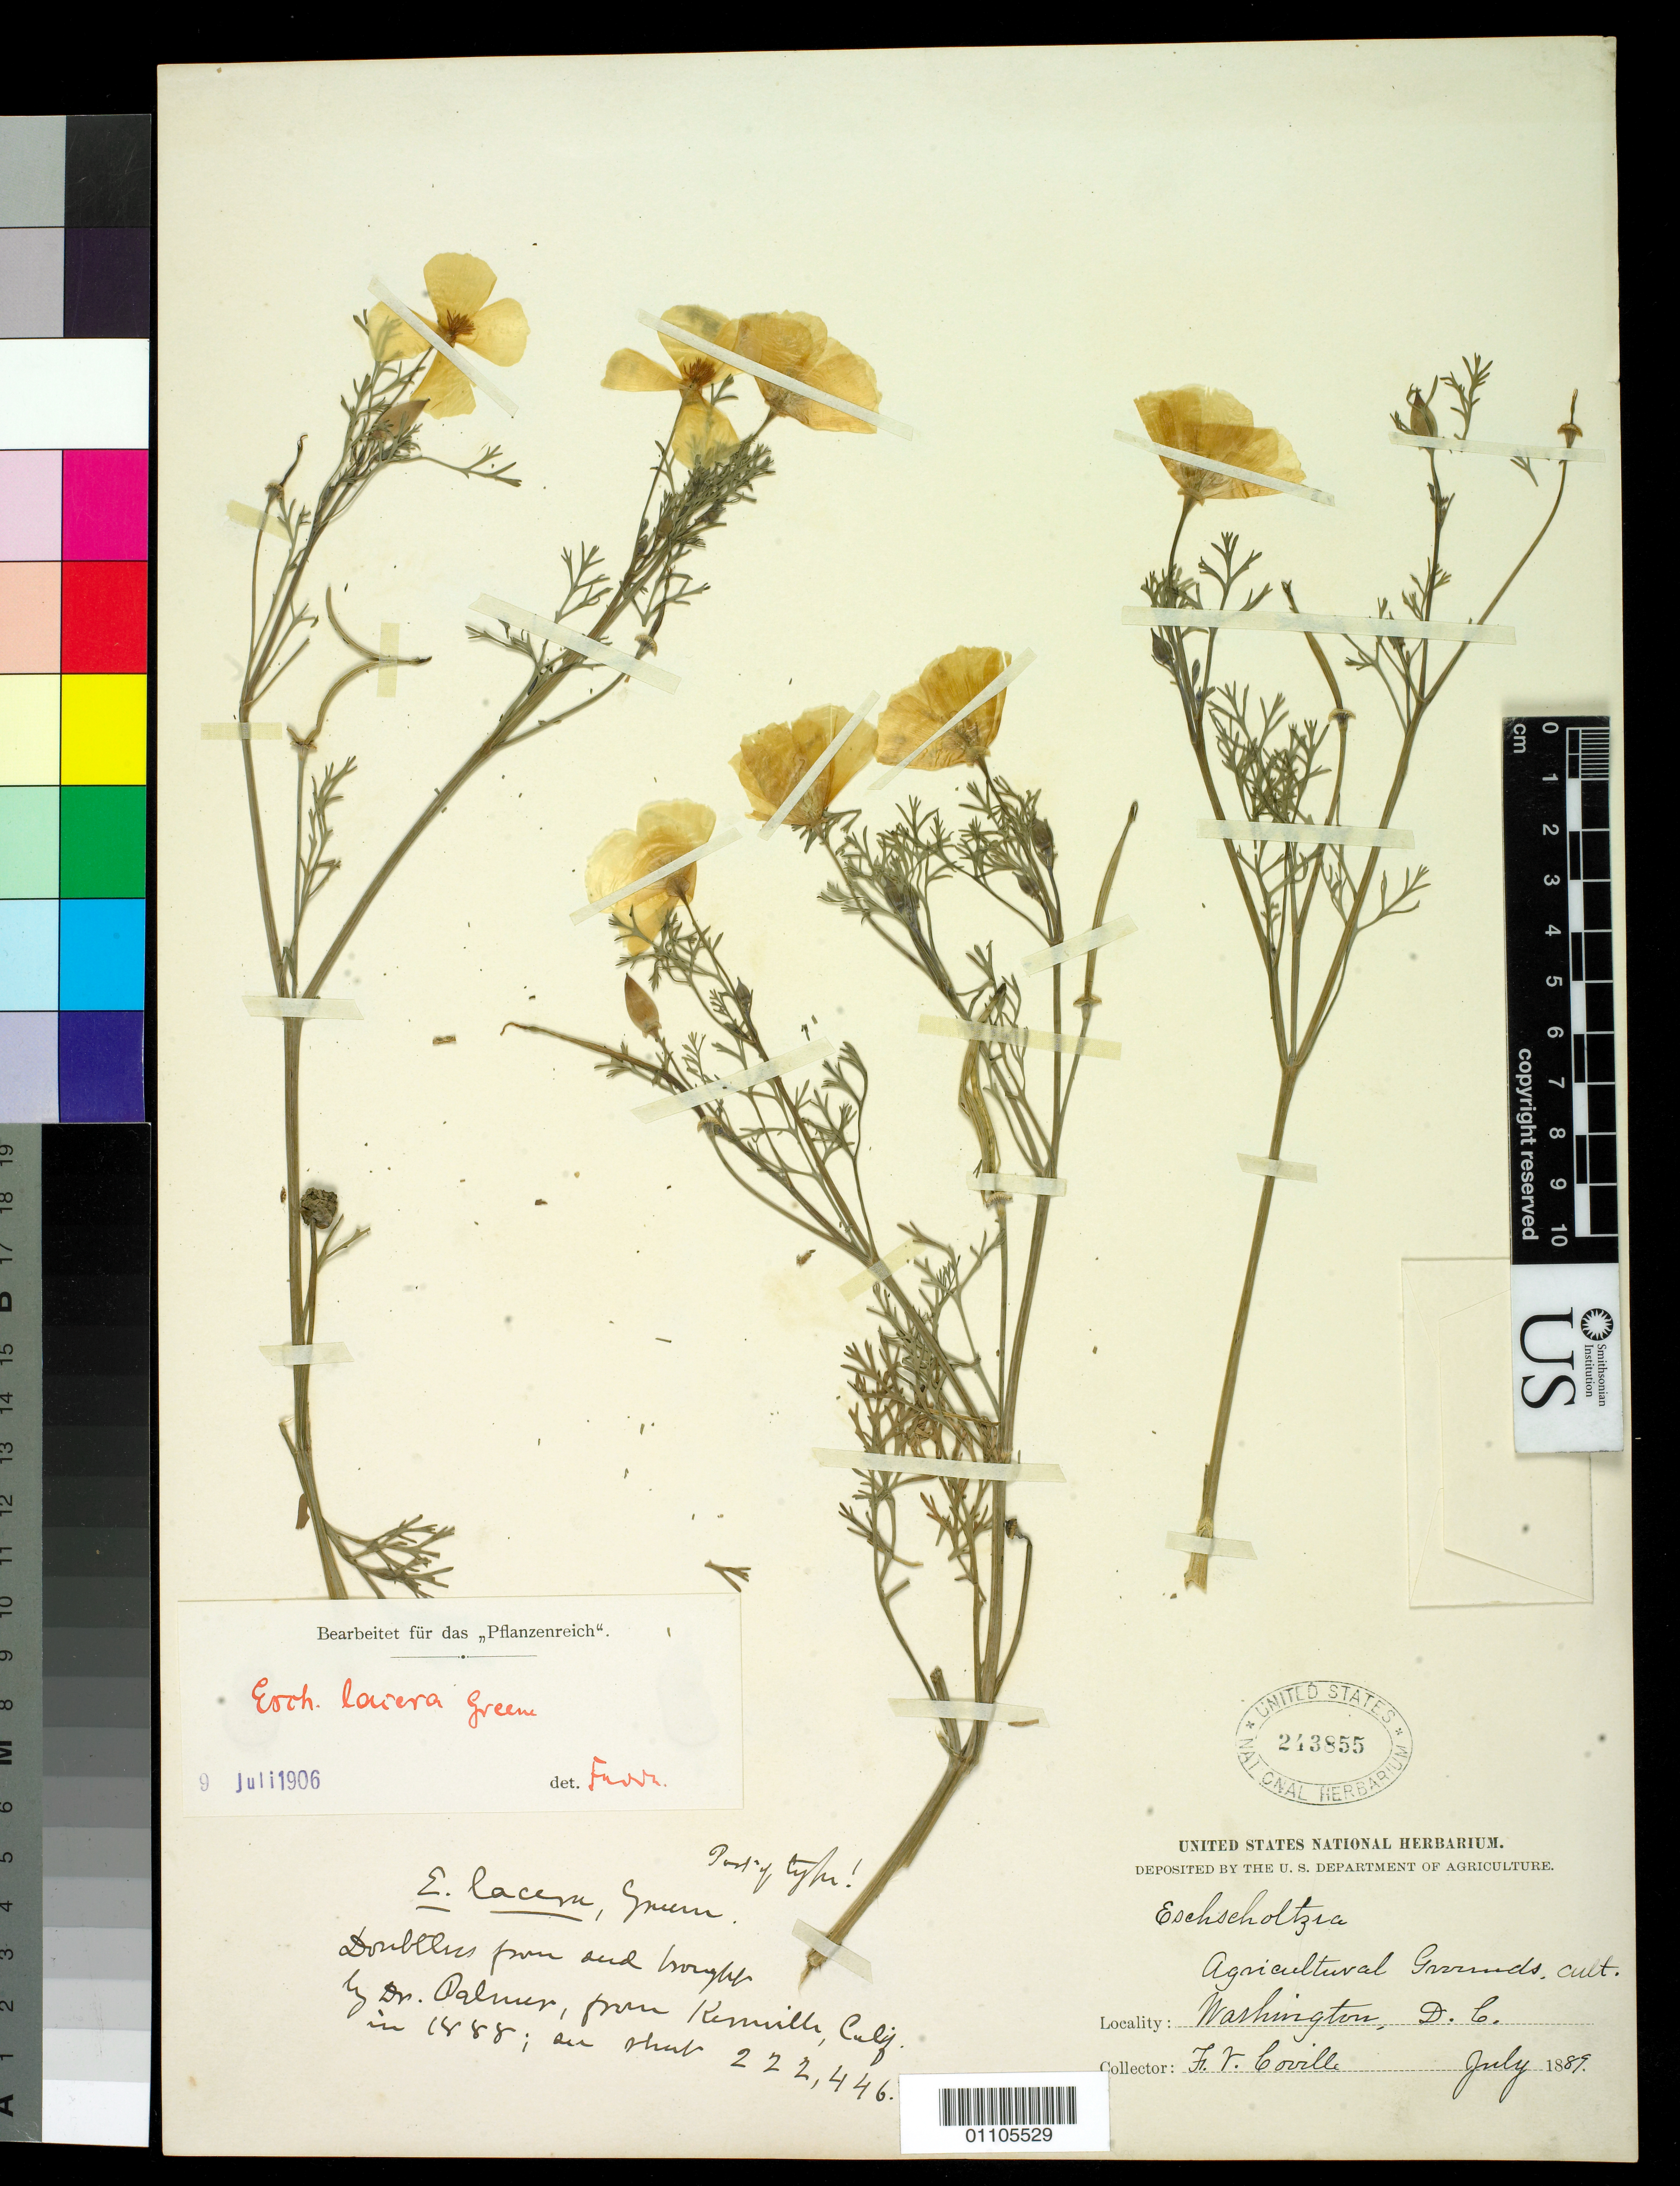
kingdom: Plantae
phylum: Tracheophyta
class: Magnoliopsida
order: Ranunculales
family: Papaveraceae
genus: Eschscholzia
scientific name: Eschscholzia lacera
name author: Greene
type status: Syntype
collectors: F. V. Coville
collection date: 1889-07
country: United States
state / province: District of Columbia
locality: Agricultural Grounds, cult.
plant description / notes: As annotated (Greene script?), "Part of type!... Doubtless from seed brought by Dr. Palmer, from Kernville, Calif. in 1888; see sheet 222,446".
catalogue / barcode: US 243855